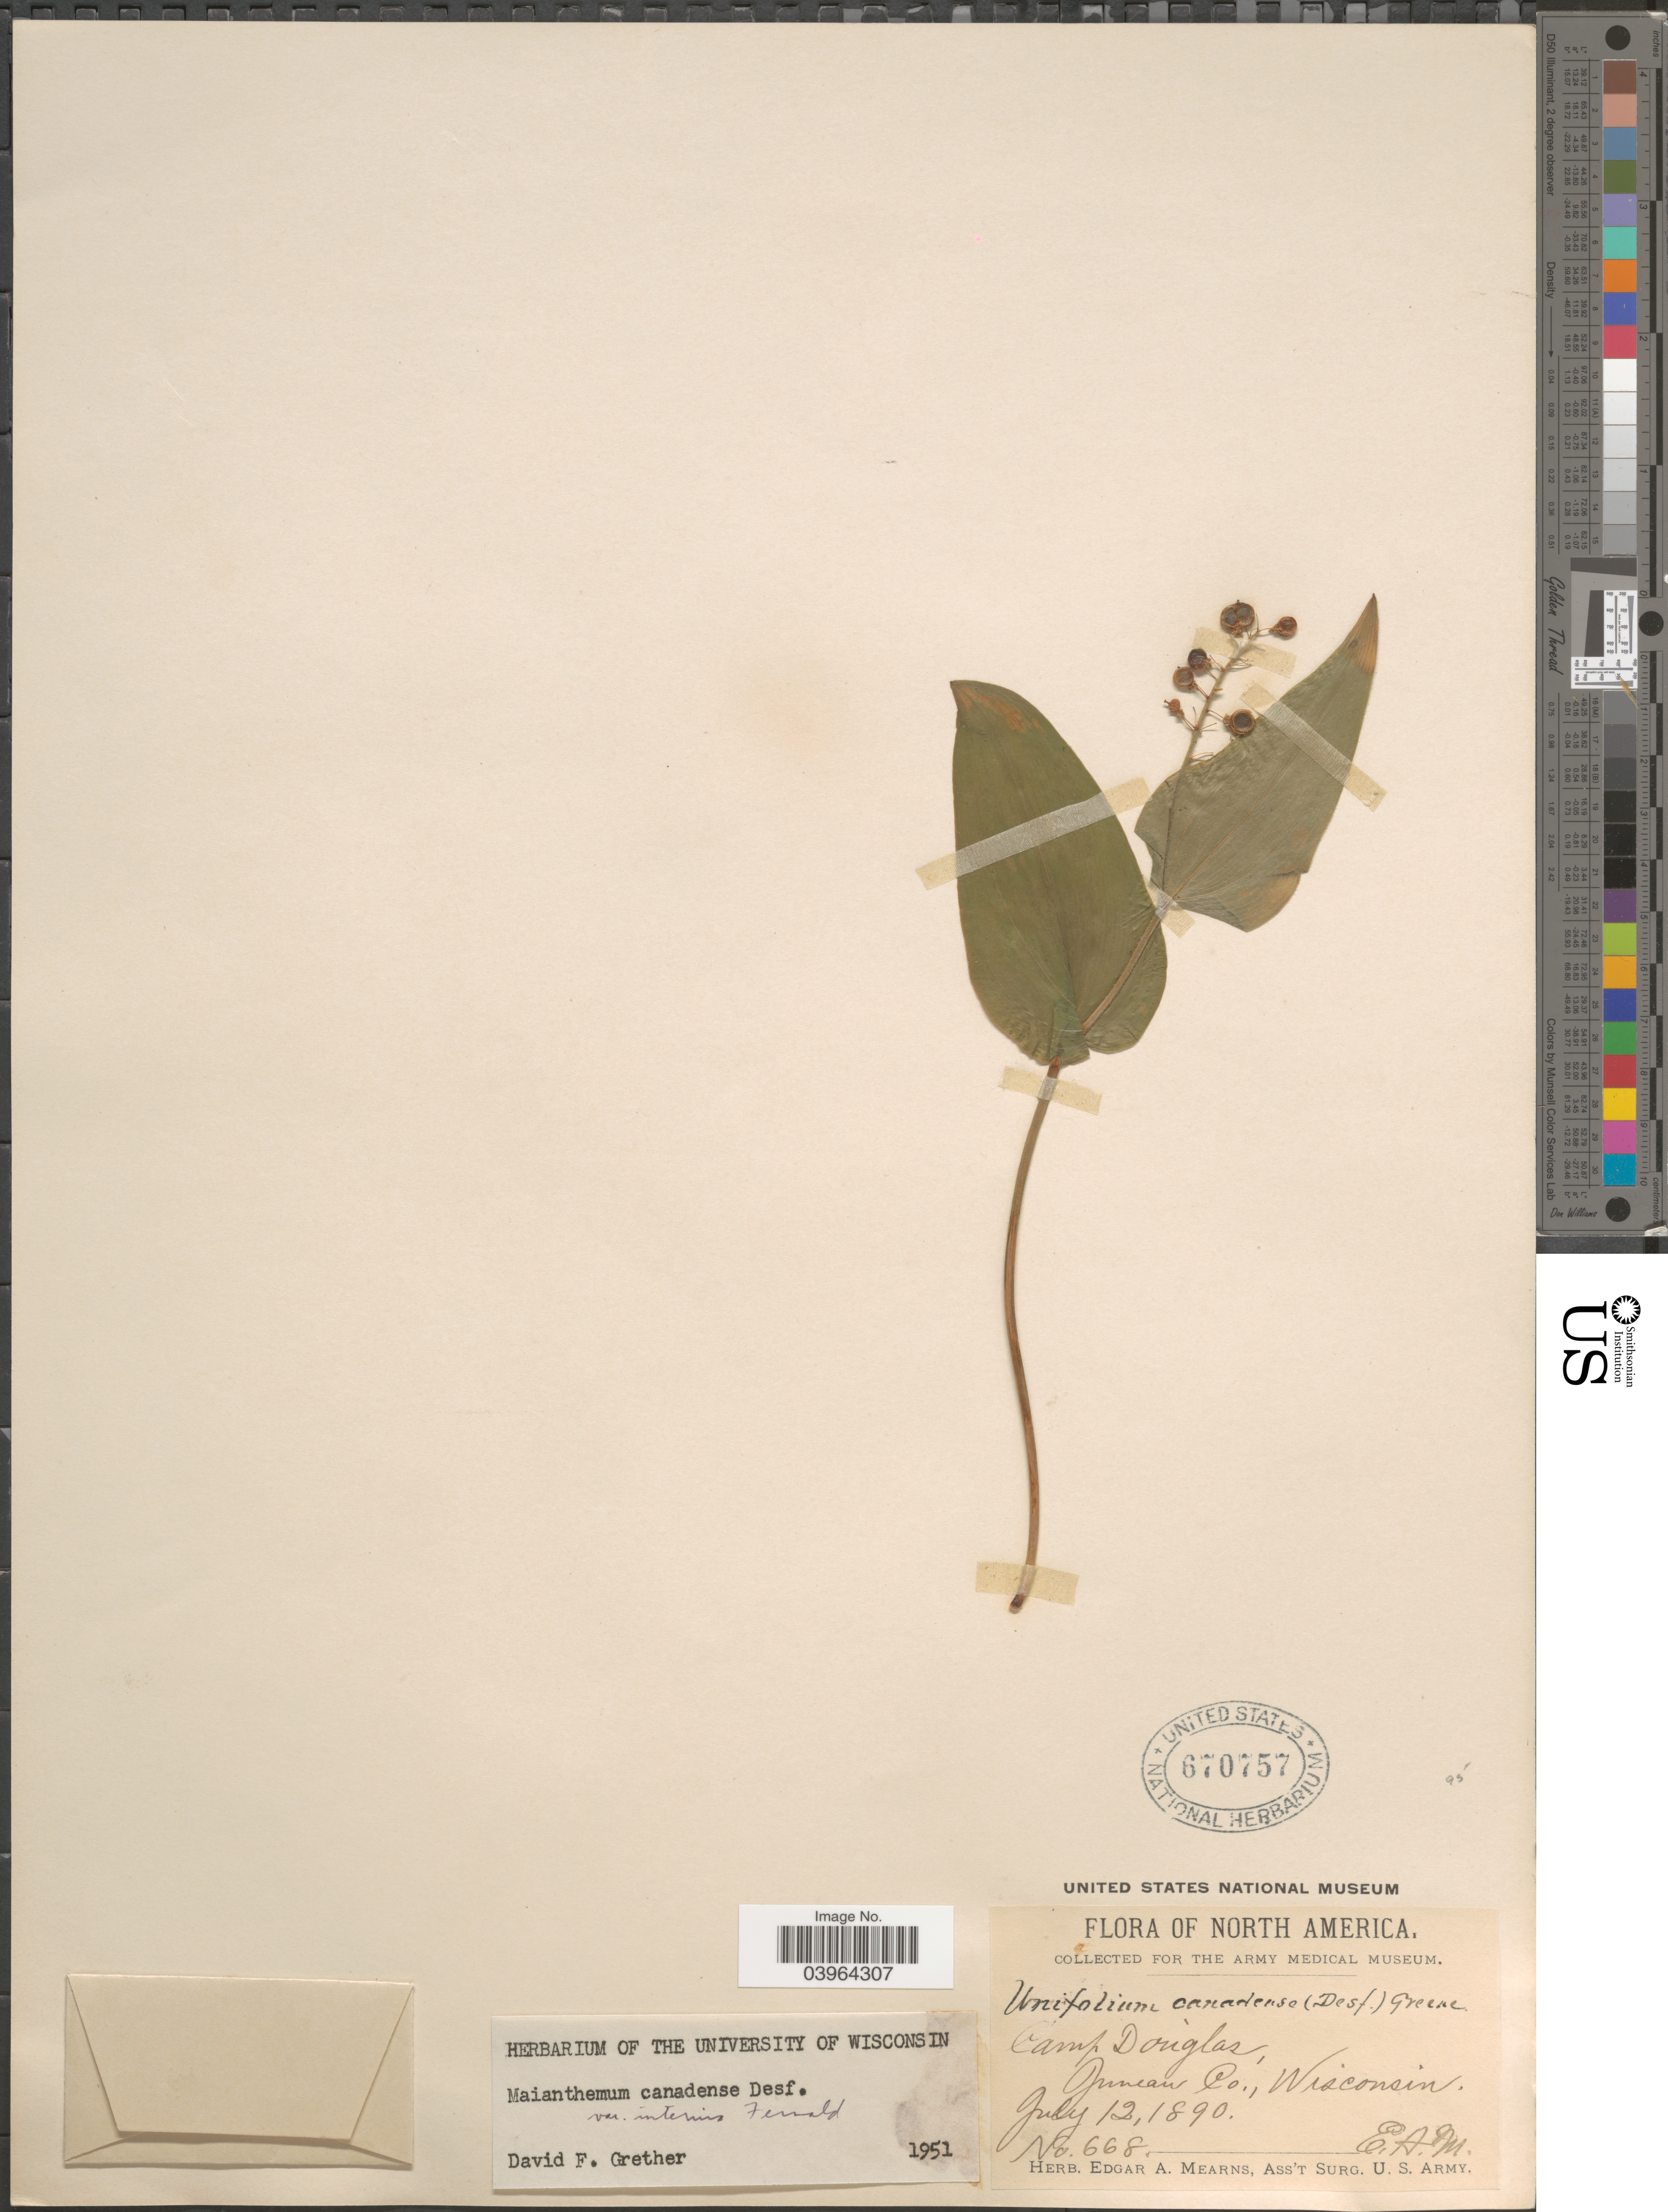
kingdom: Plantae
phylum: Tracheophyta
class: Liliopsida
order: Asparagales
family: Asparagaceae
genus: Maianthemum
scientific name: Maianthemum canadense var. interius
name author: Fernald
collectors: E. A. Mearns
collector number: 668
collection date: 1890-07-12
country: United States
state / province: Wisconsin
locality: Camp Douglas, Juneau Co.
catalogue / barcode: US 670757